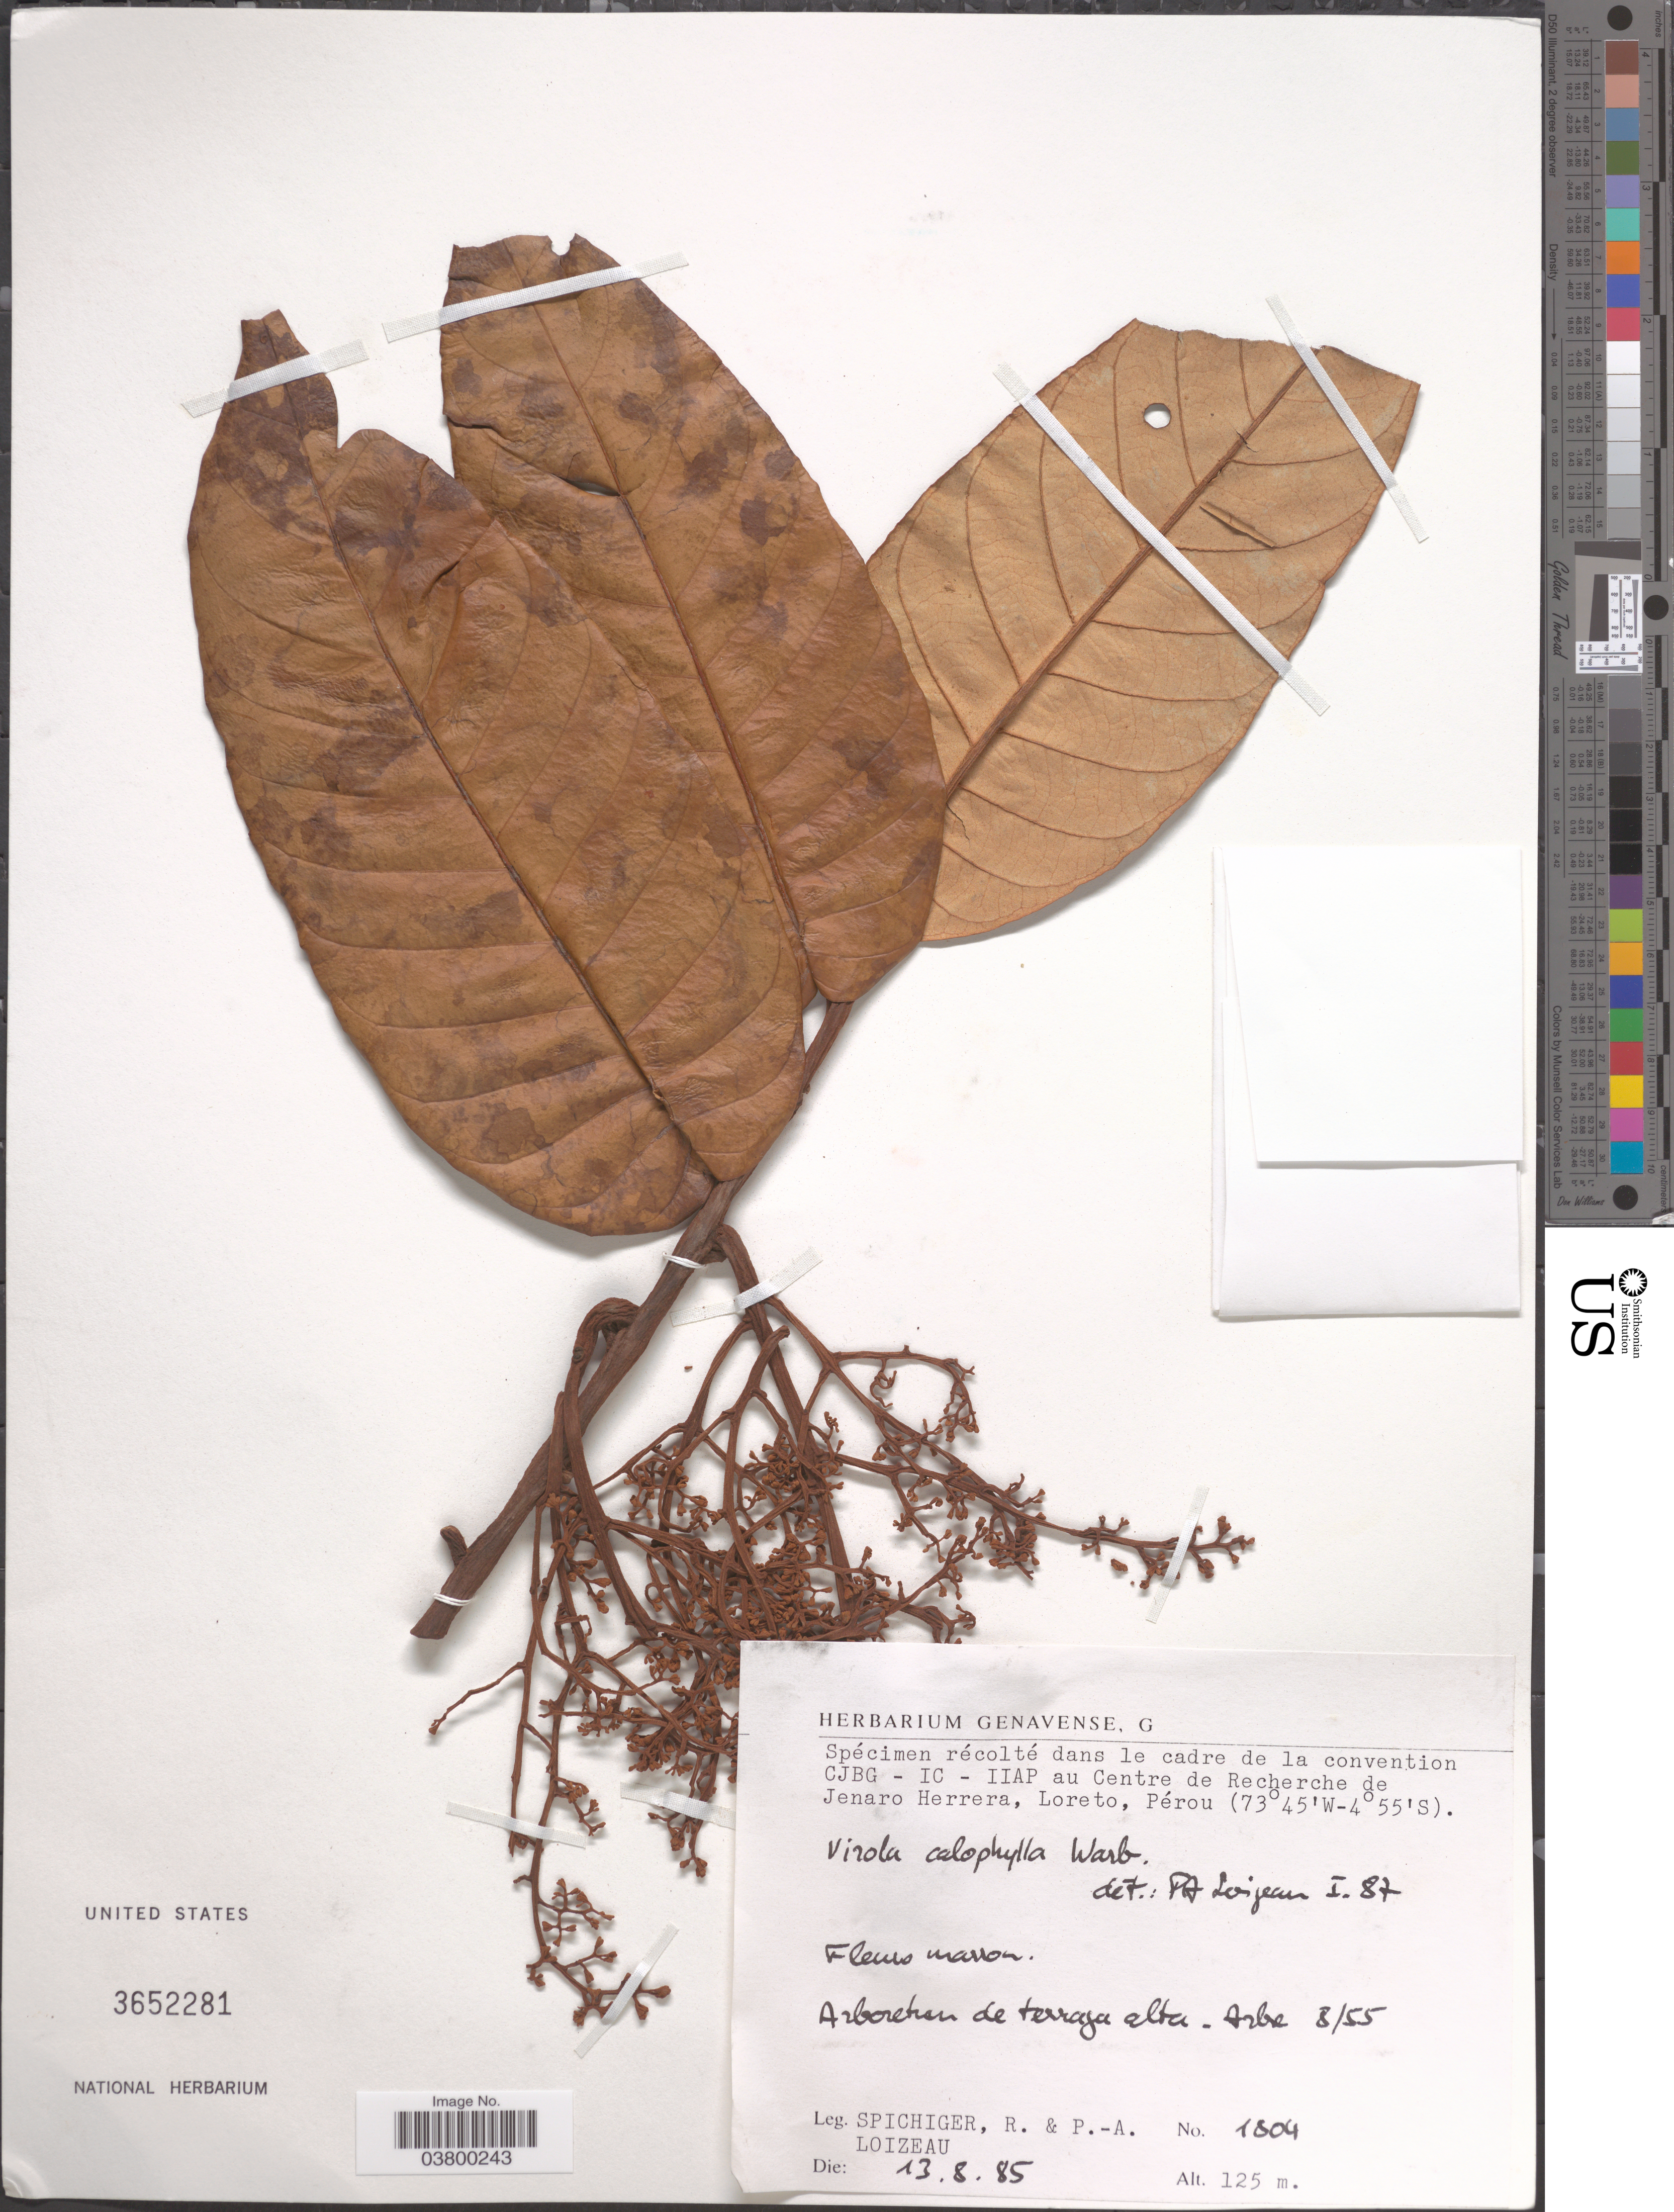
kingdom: Plantae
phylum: Tracheophyta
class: Magnoliopsida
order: Magnoliales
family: Myristicaceae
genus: Virola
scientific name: Virola calophylla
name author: (Spruce) Warb.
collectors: R. Spichiger & P. Loizeau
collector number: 1804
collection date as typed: Transcribed d/m/y: 13/8/85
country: Peru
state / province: Loreto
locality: Centre de Recherche de Jenaro Herrera, Pérou. Arboretum de terraza alta. Arbre 8/55.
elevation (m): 125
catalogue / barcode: US 3652281